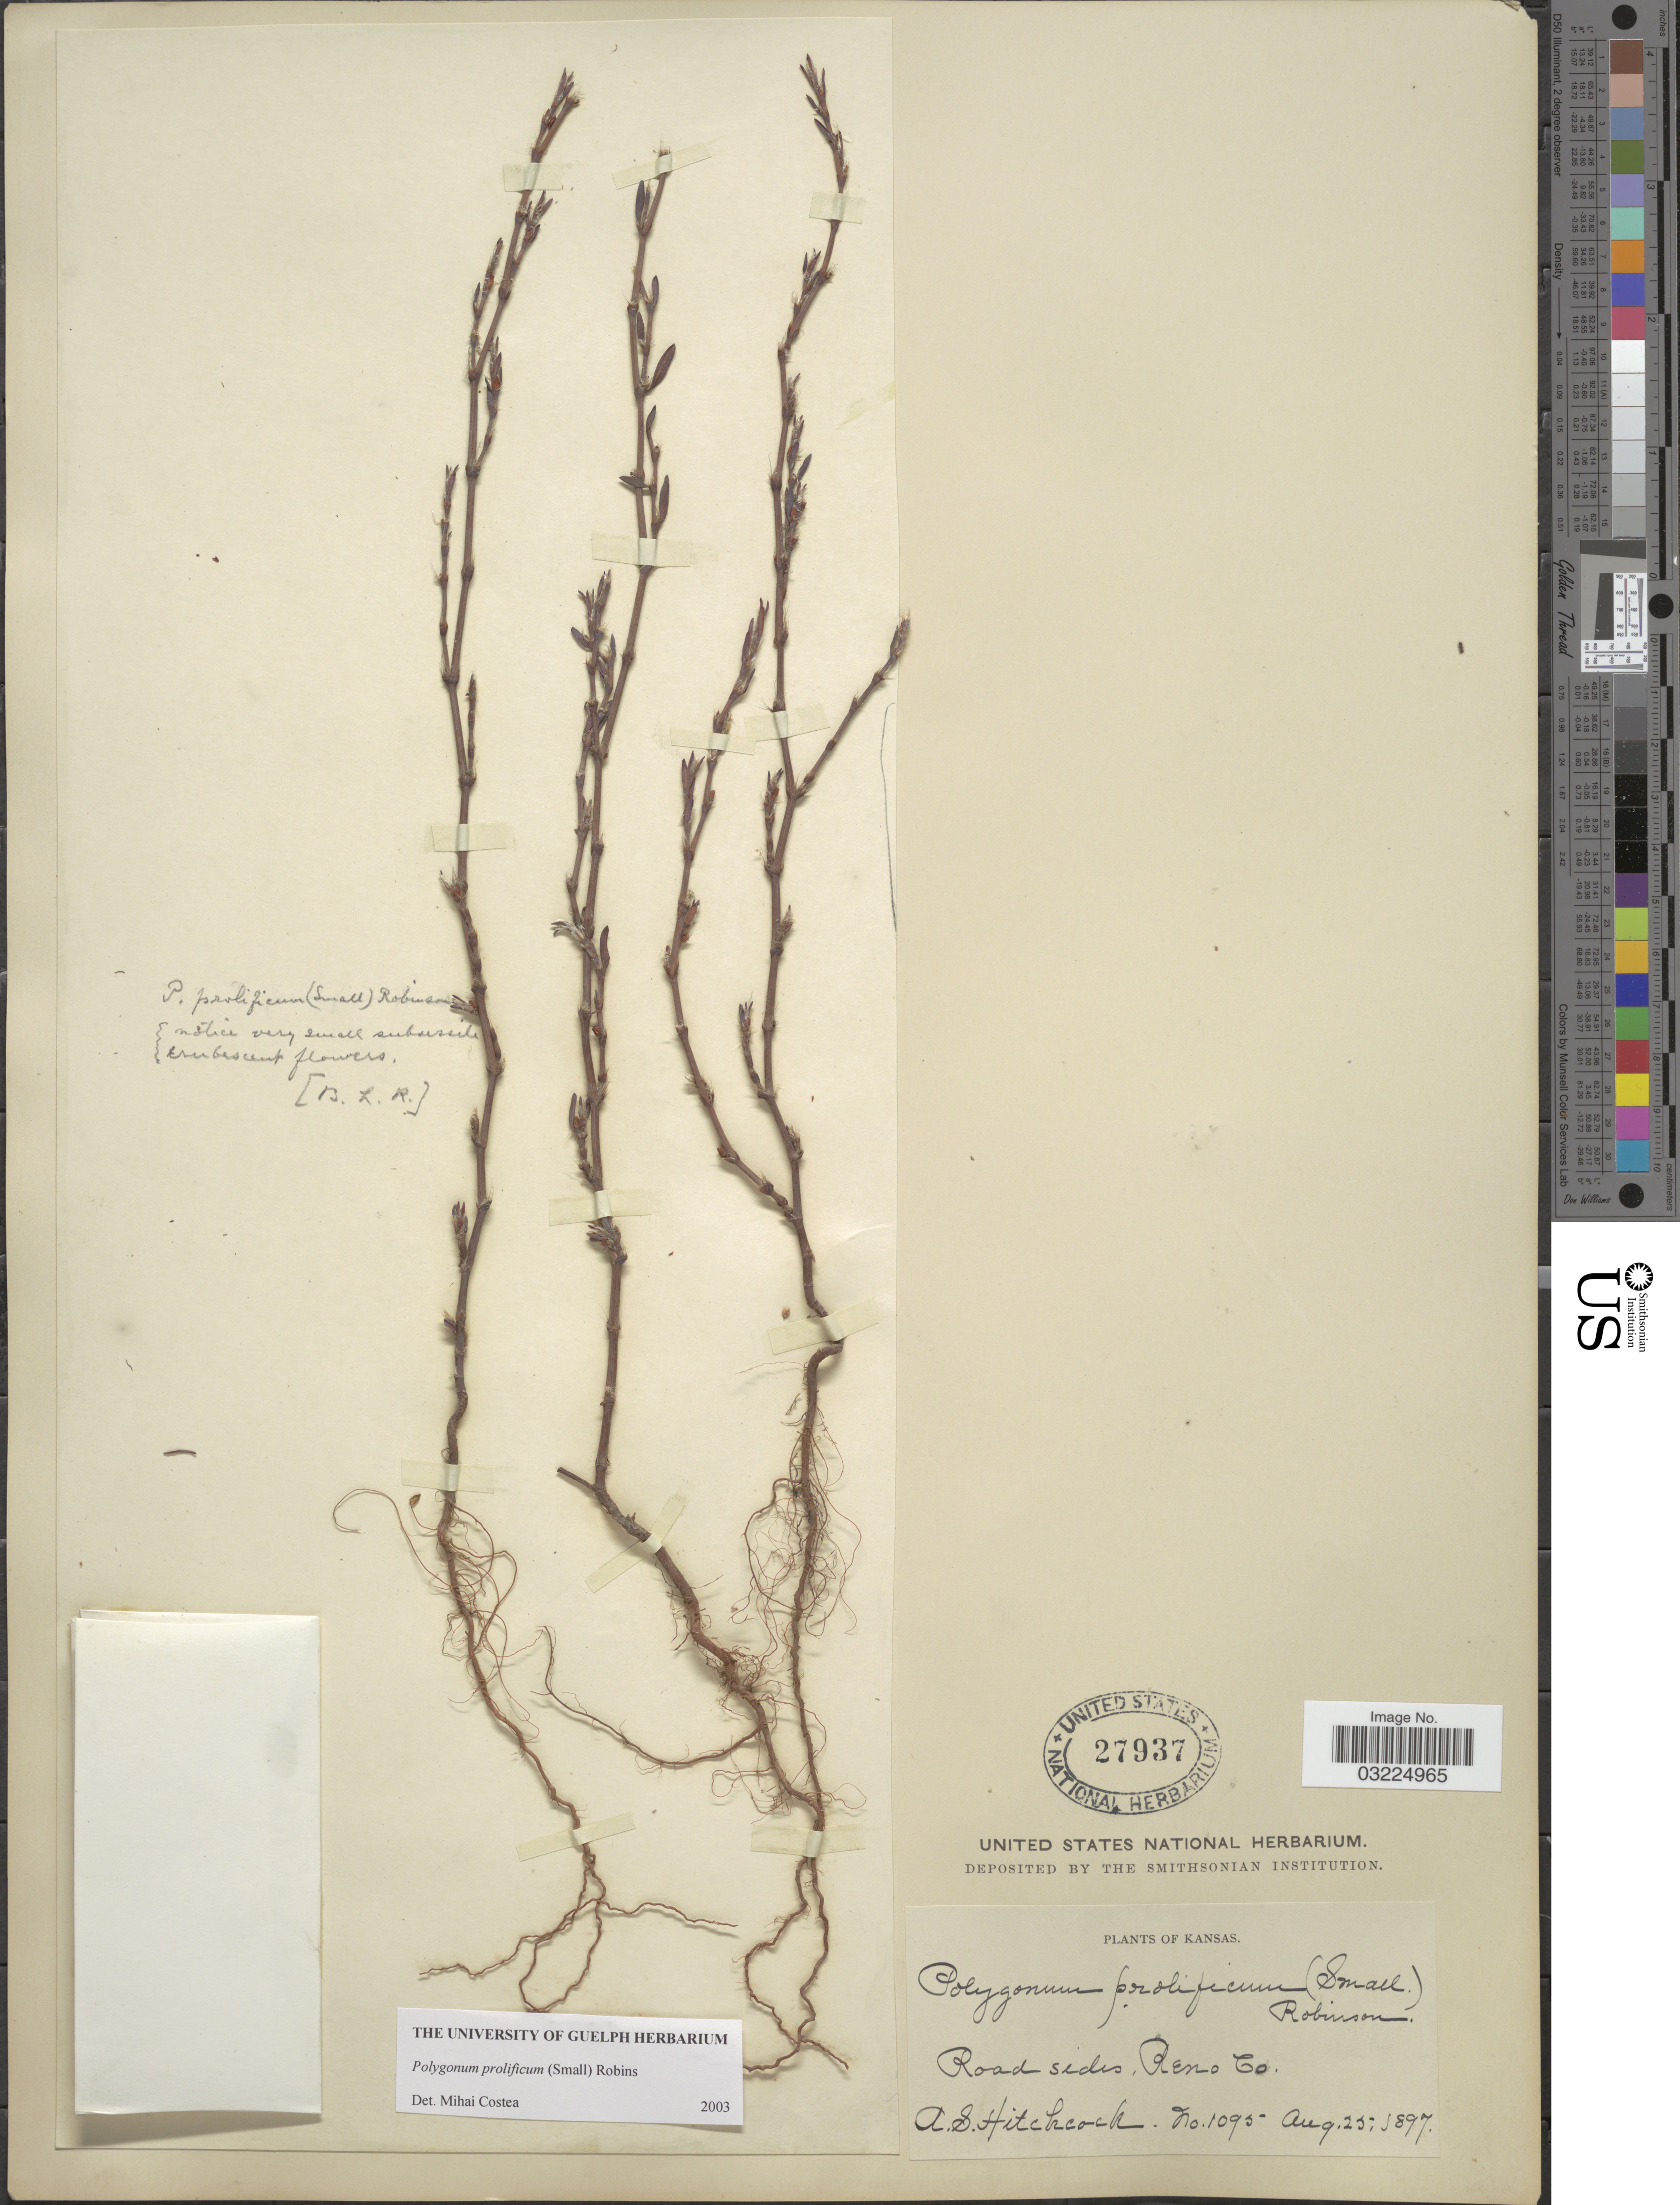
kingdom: Plantae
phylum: Tracheophyta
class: Magnoliopsida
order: Caryophyllales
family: Polygonaceae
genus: Polygonum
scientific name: Polygonum prolificum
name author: (Small) B.L. Rob.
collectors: A. S. Hitchcock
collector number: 1095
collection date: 1897-08-25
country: United States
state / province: Kansas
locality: Roadsides. Reno Co.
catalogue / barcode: US 27937